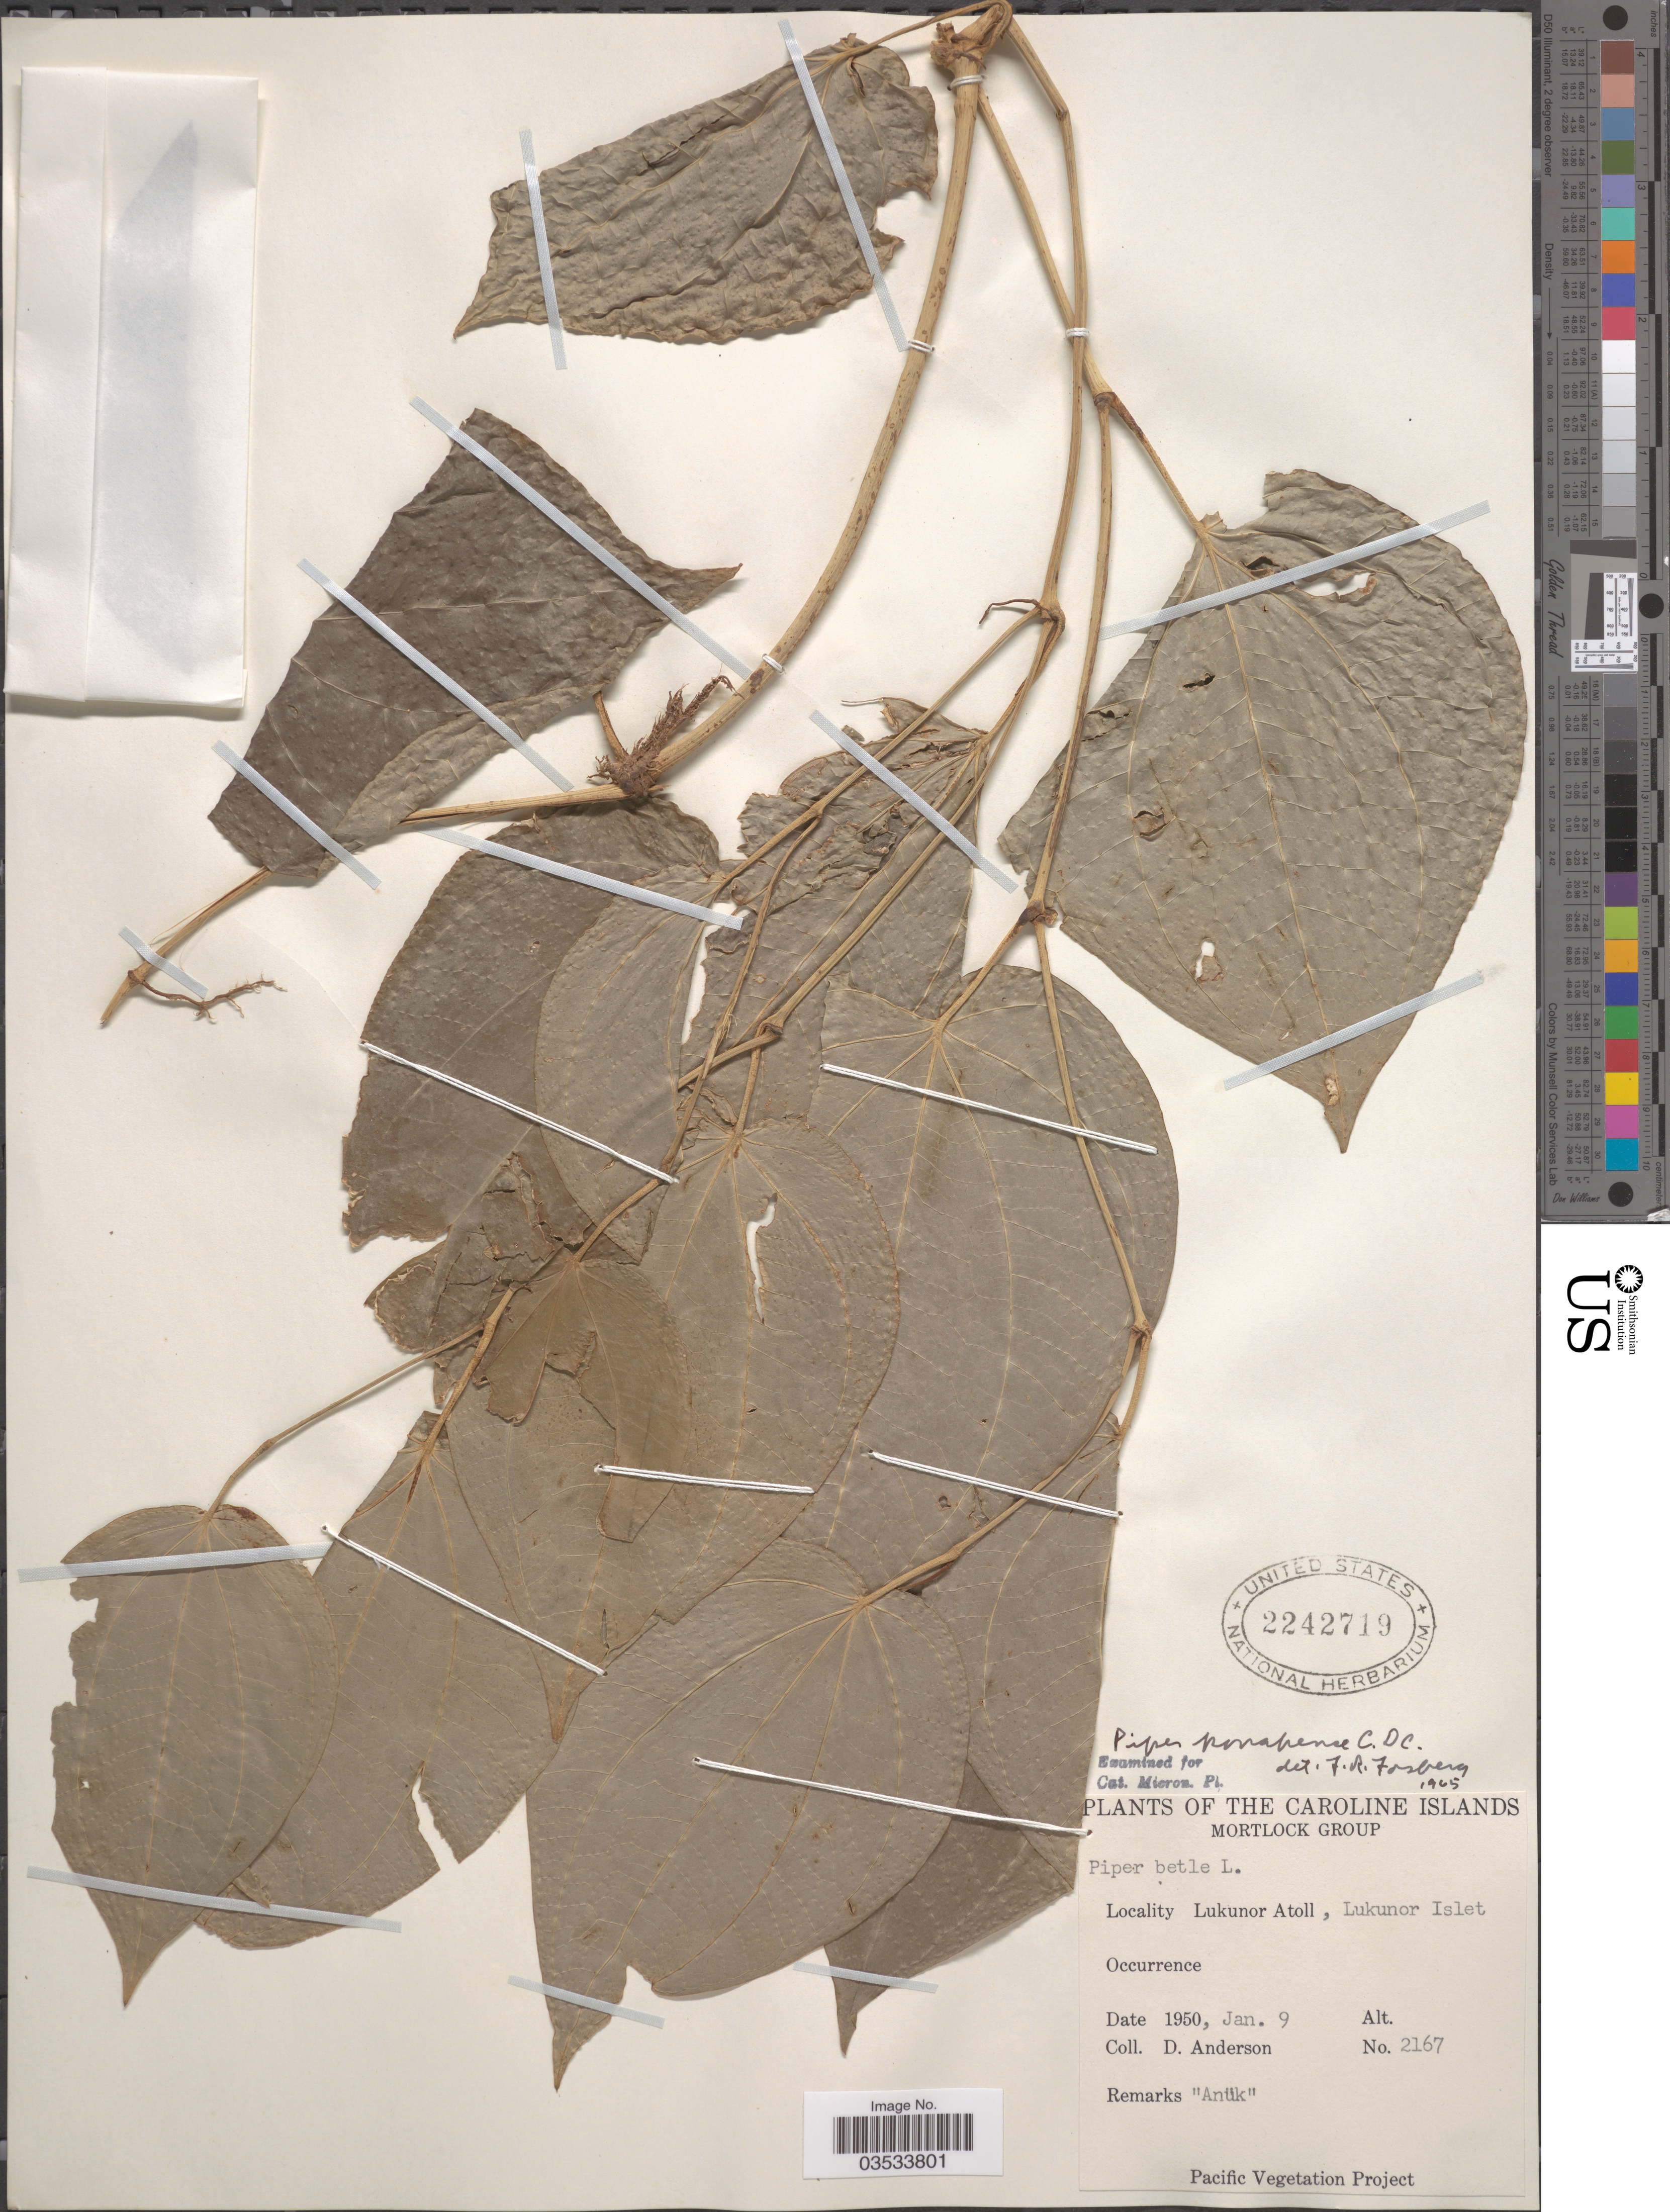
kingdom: Plantae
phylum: Tracheophyta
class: Magnoliopsida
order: Piperales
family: Piperaceae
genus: Piper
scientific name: Piper ponapense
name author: C. DC.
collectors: D. Anderson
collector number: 2167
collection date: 1950-01-09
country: Micronesia, Federated States of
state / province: Truk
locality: Caroline Islands. Mortlock Group. Lukunor Atoll, Lukunor Islet.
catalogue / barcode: US 2242719